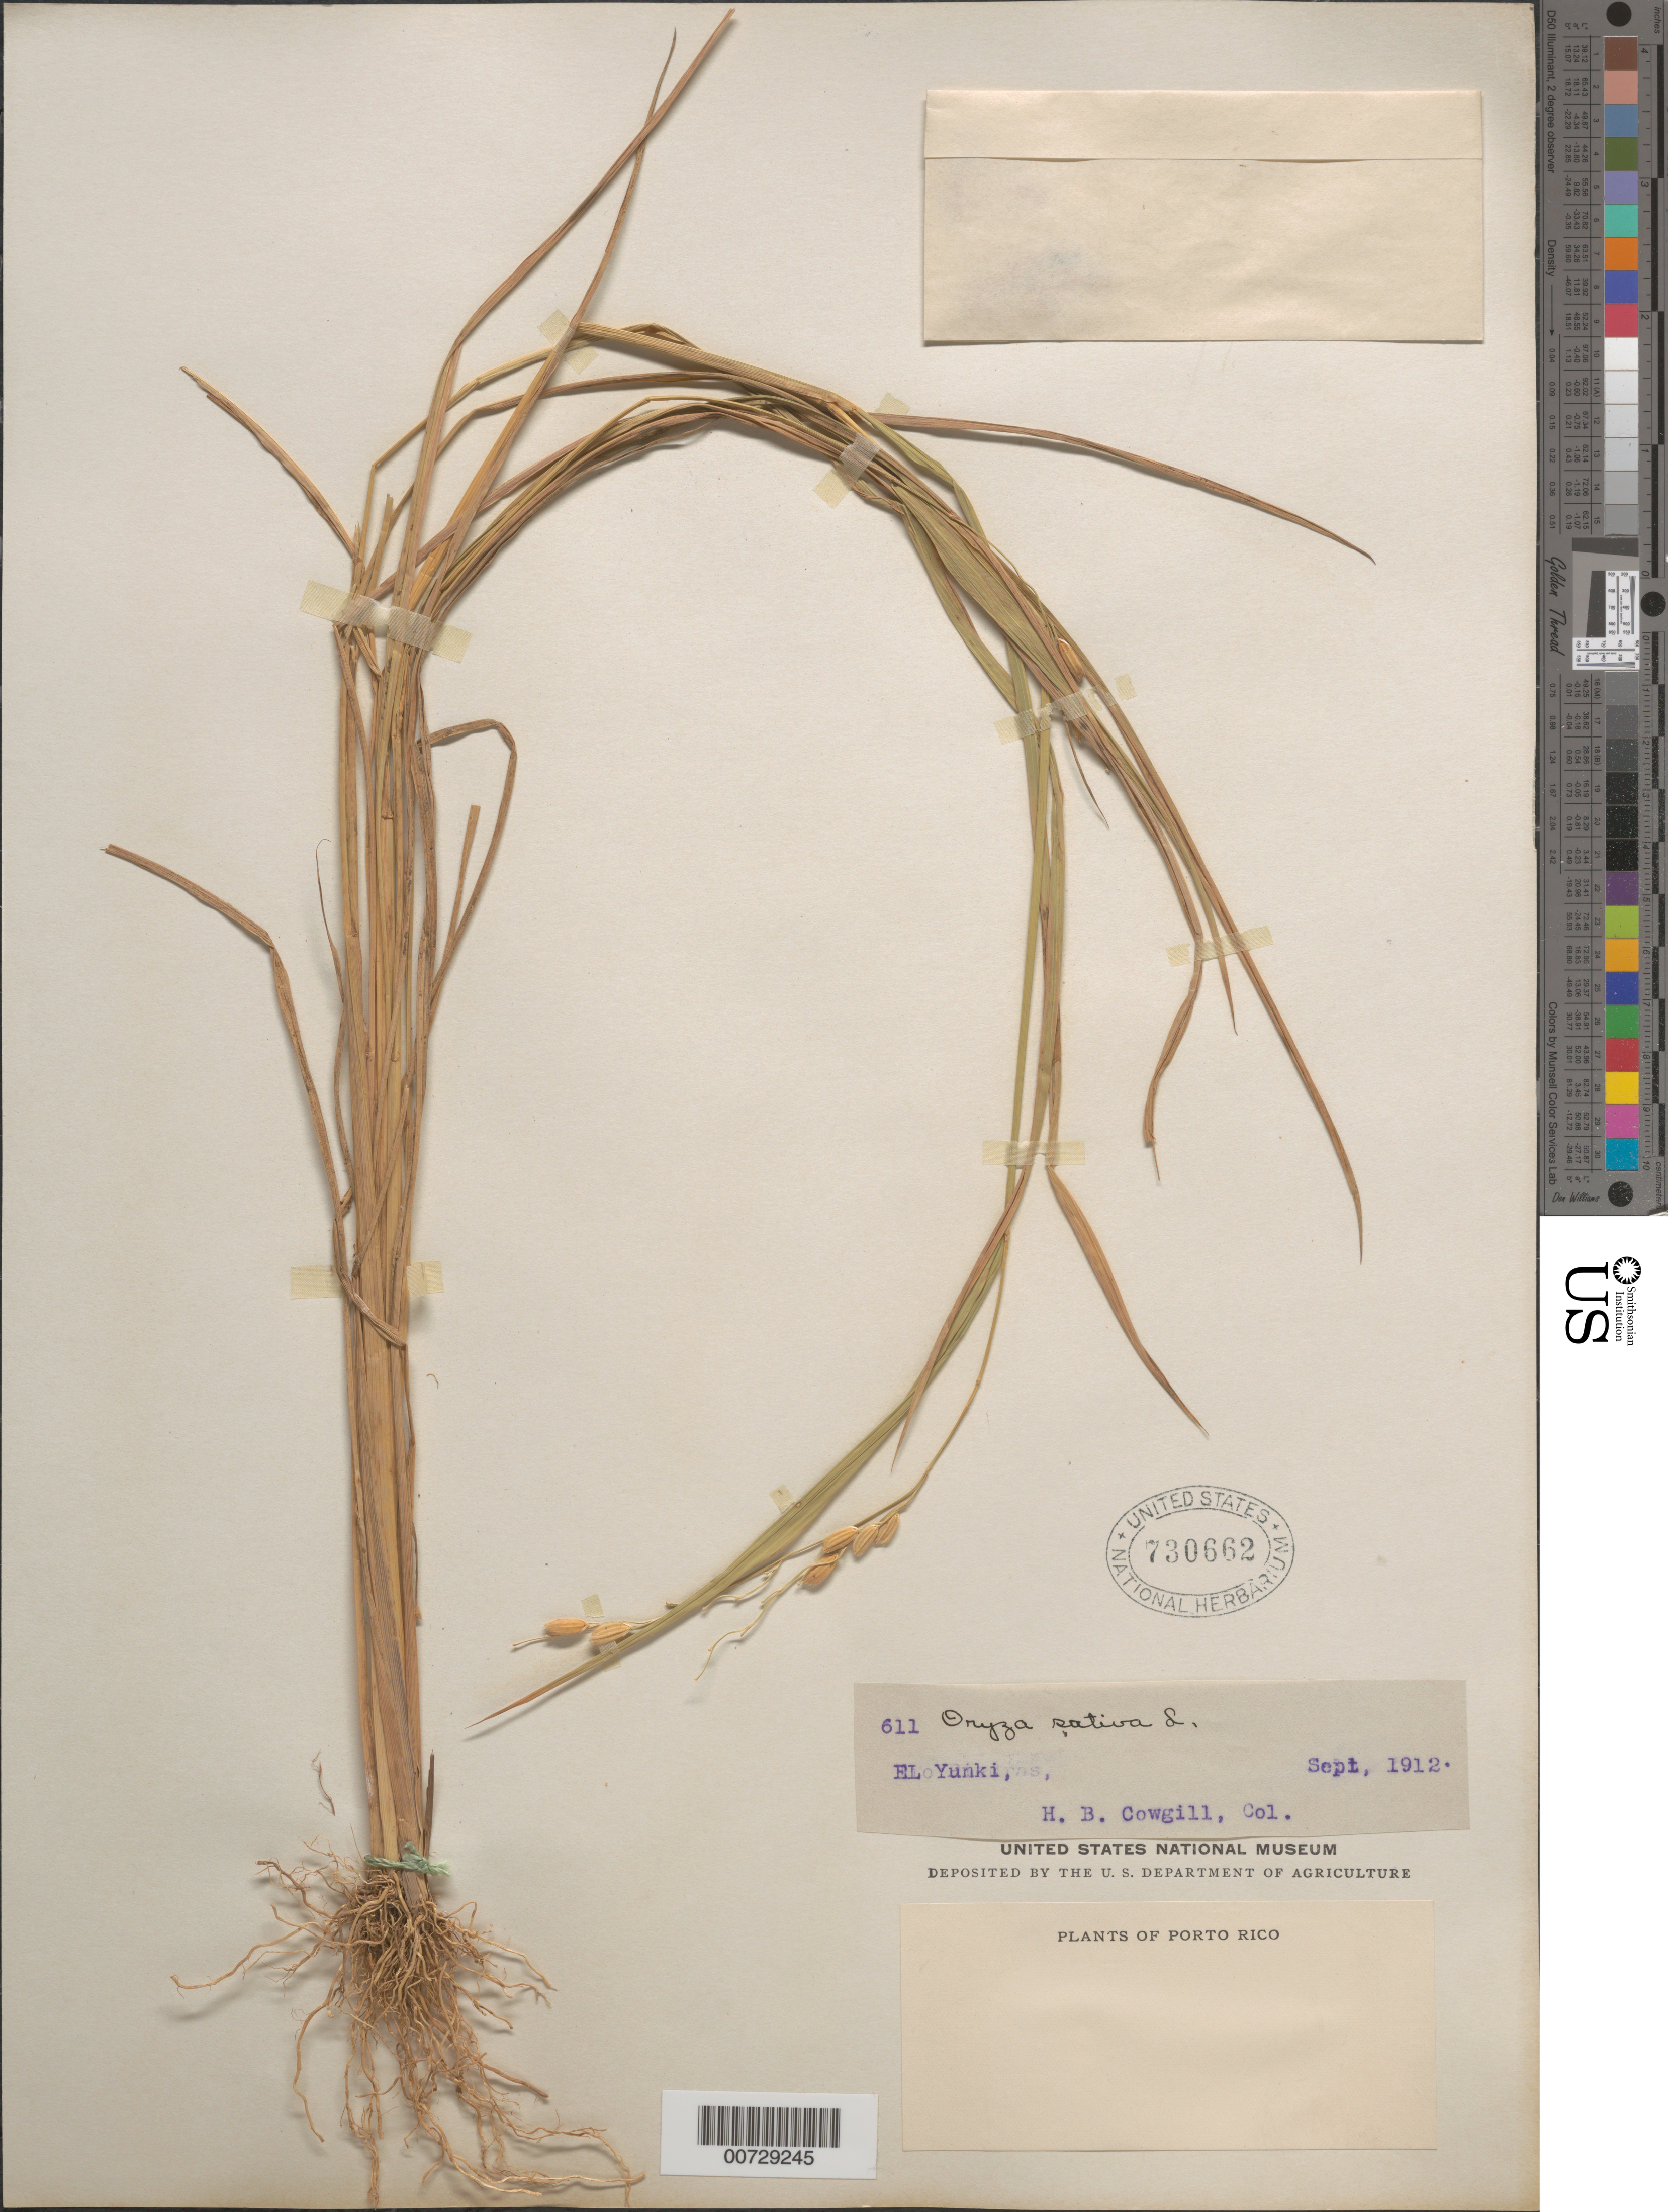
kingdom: Plantae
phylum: Tracheophyta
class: Liliopsida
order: Poales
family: Poaceae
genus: Oryza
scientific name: Oryza sativa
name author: L.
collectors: H. Cowgill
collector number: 611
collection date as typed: Sep 1912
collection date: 1912-09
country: Puerto Rico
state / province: Río Grande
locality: El Yunque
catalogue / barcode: US 730662